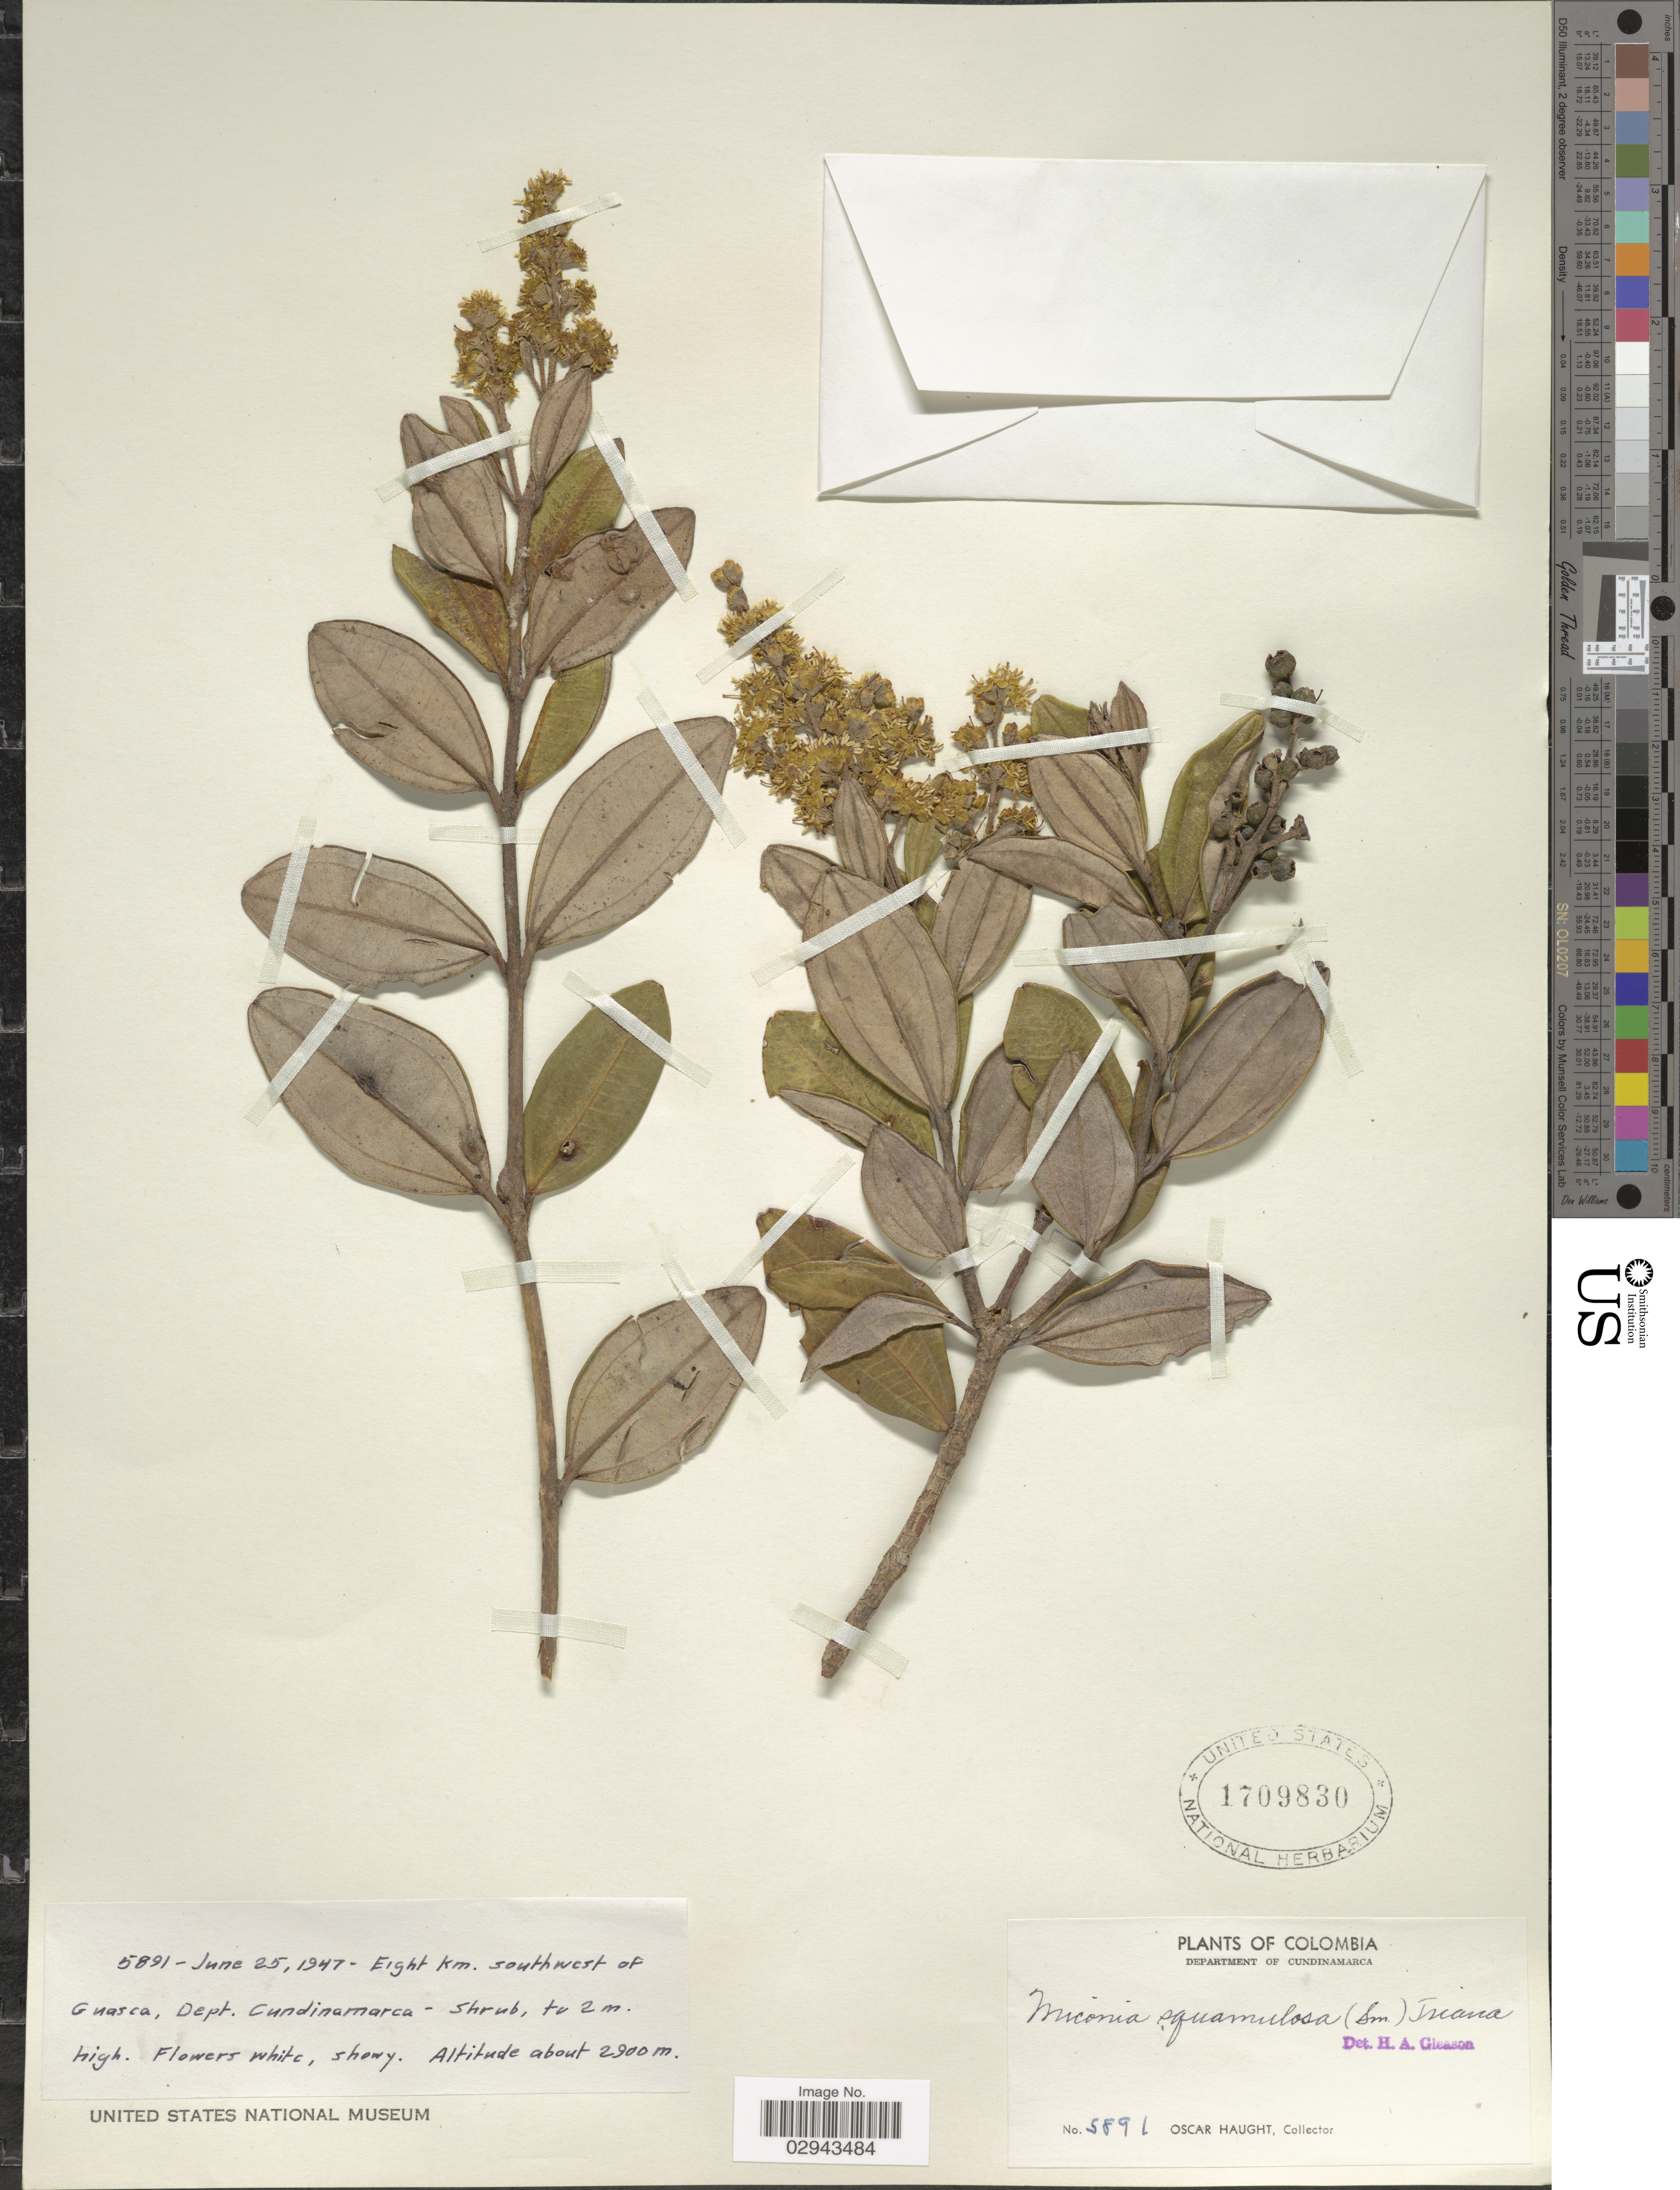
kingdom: Plantae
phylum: Tracheophyta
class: Magnoliopsida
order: Myrtales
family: Melastomataceae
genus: Miconia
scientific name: Miconia squamulosa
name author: (Sm.) Triana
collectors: O. L. Haught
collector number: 5891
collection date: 1947-06-25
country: Colombia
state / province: Cundinamarca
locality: Department of Cundinamarca. Eight km. southwest of Guasca.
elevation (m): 2900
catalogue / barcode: US 1709830